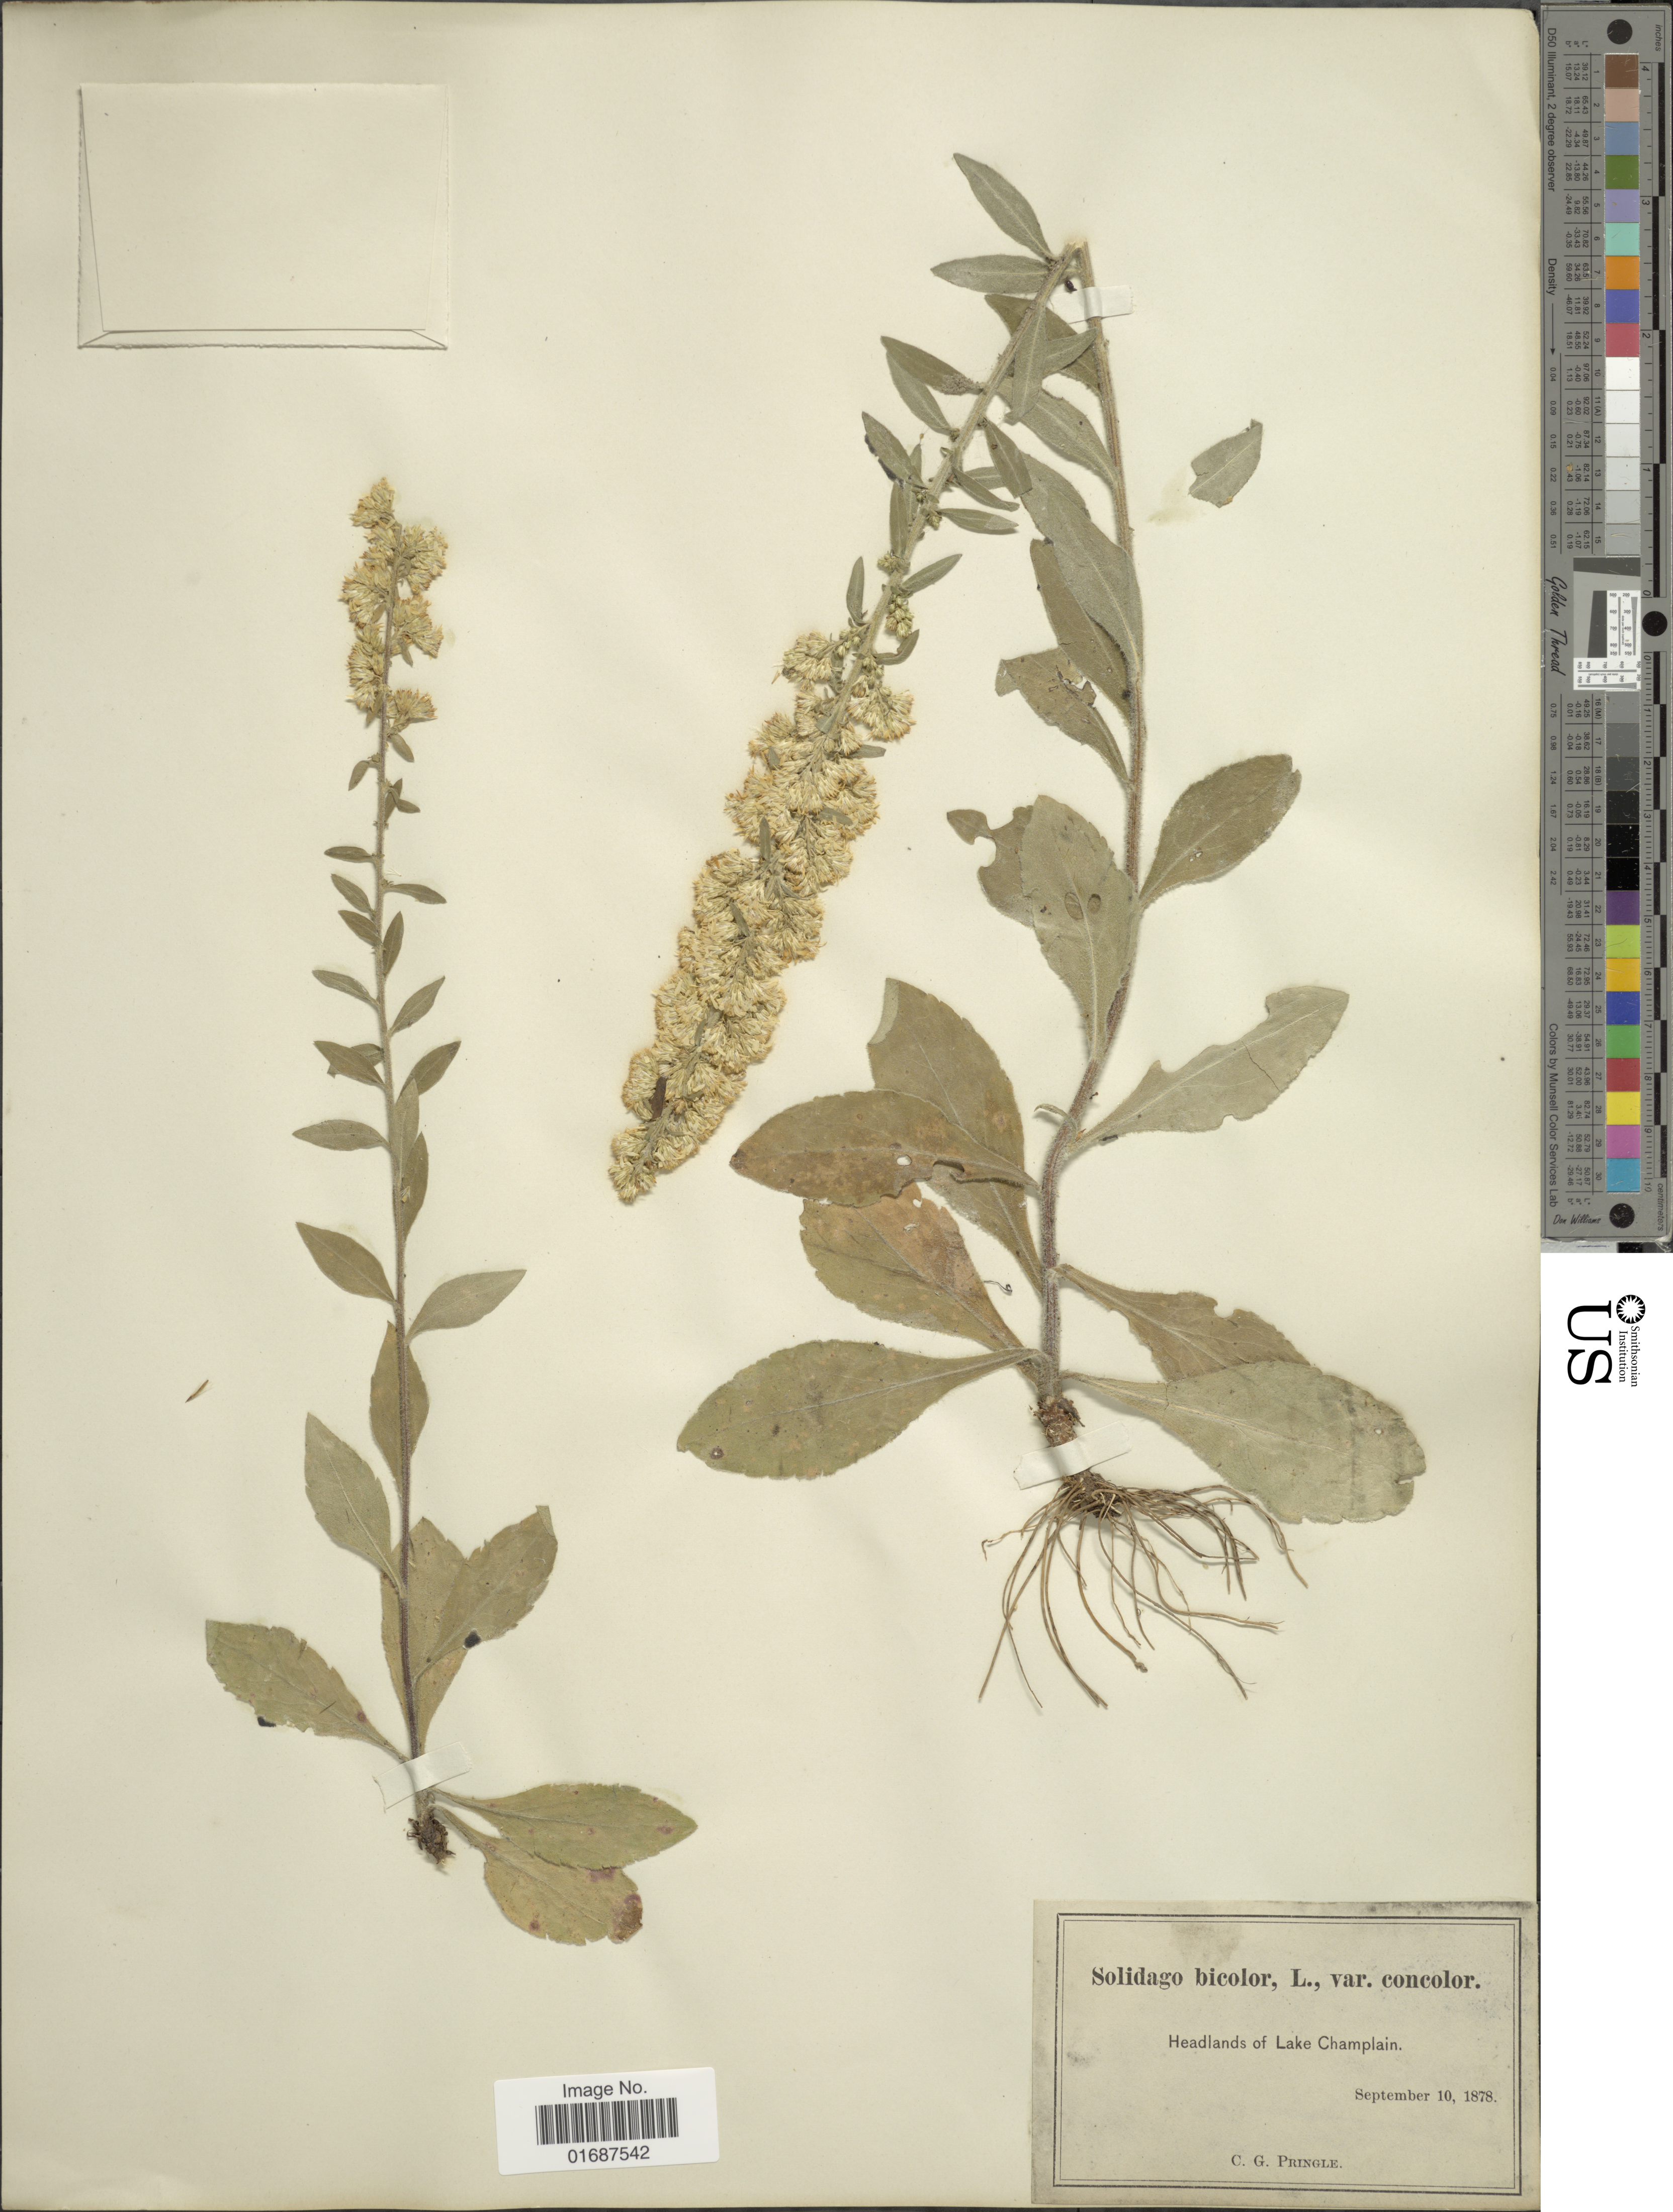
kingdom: Plantae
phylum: Tracheophyta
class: Magnoliopsida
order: Asterales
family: Asteraceae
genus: Solidago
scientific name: Solidago hispida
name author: Muhl. ex Willd.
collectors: C. G. Pringle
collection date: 1878-09-10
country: United States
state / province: Vermont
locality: Headlands of Lake Champlain